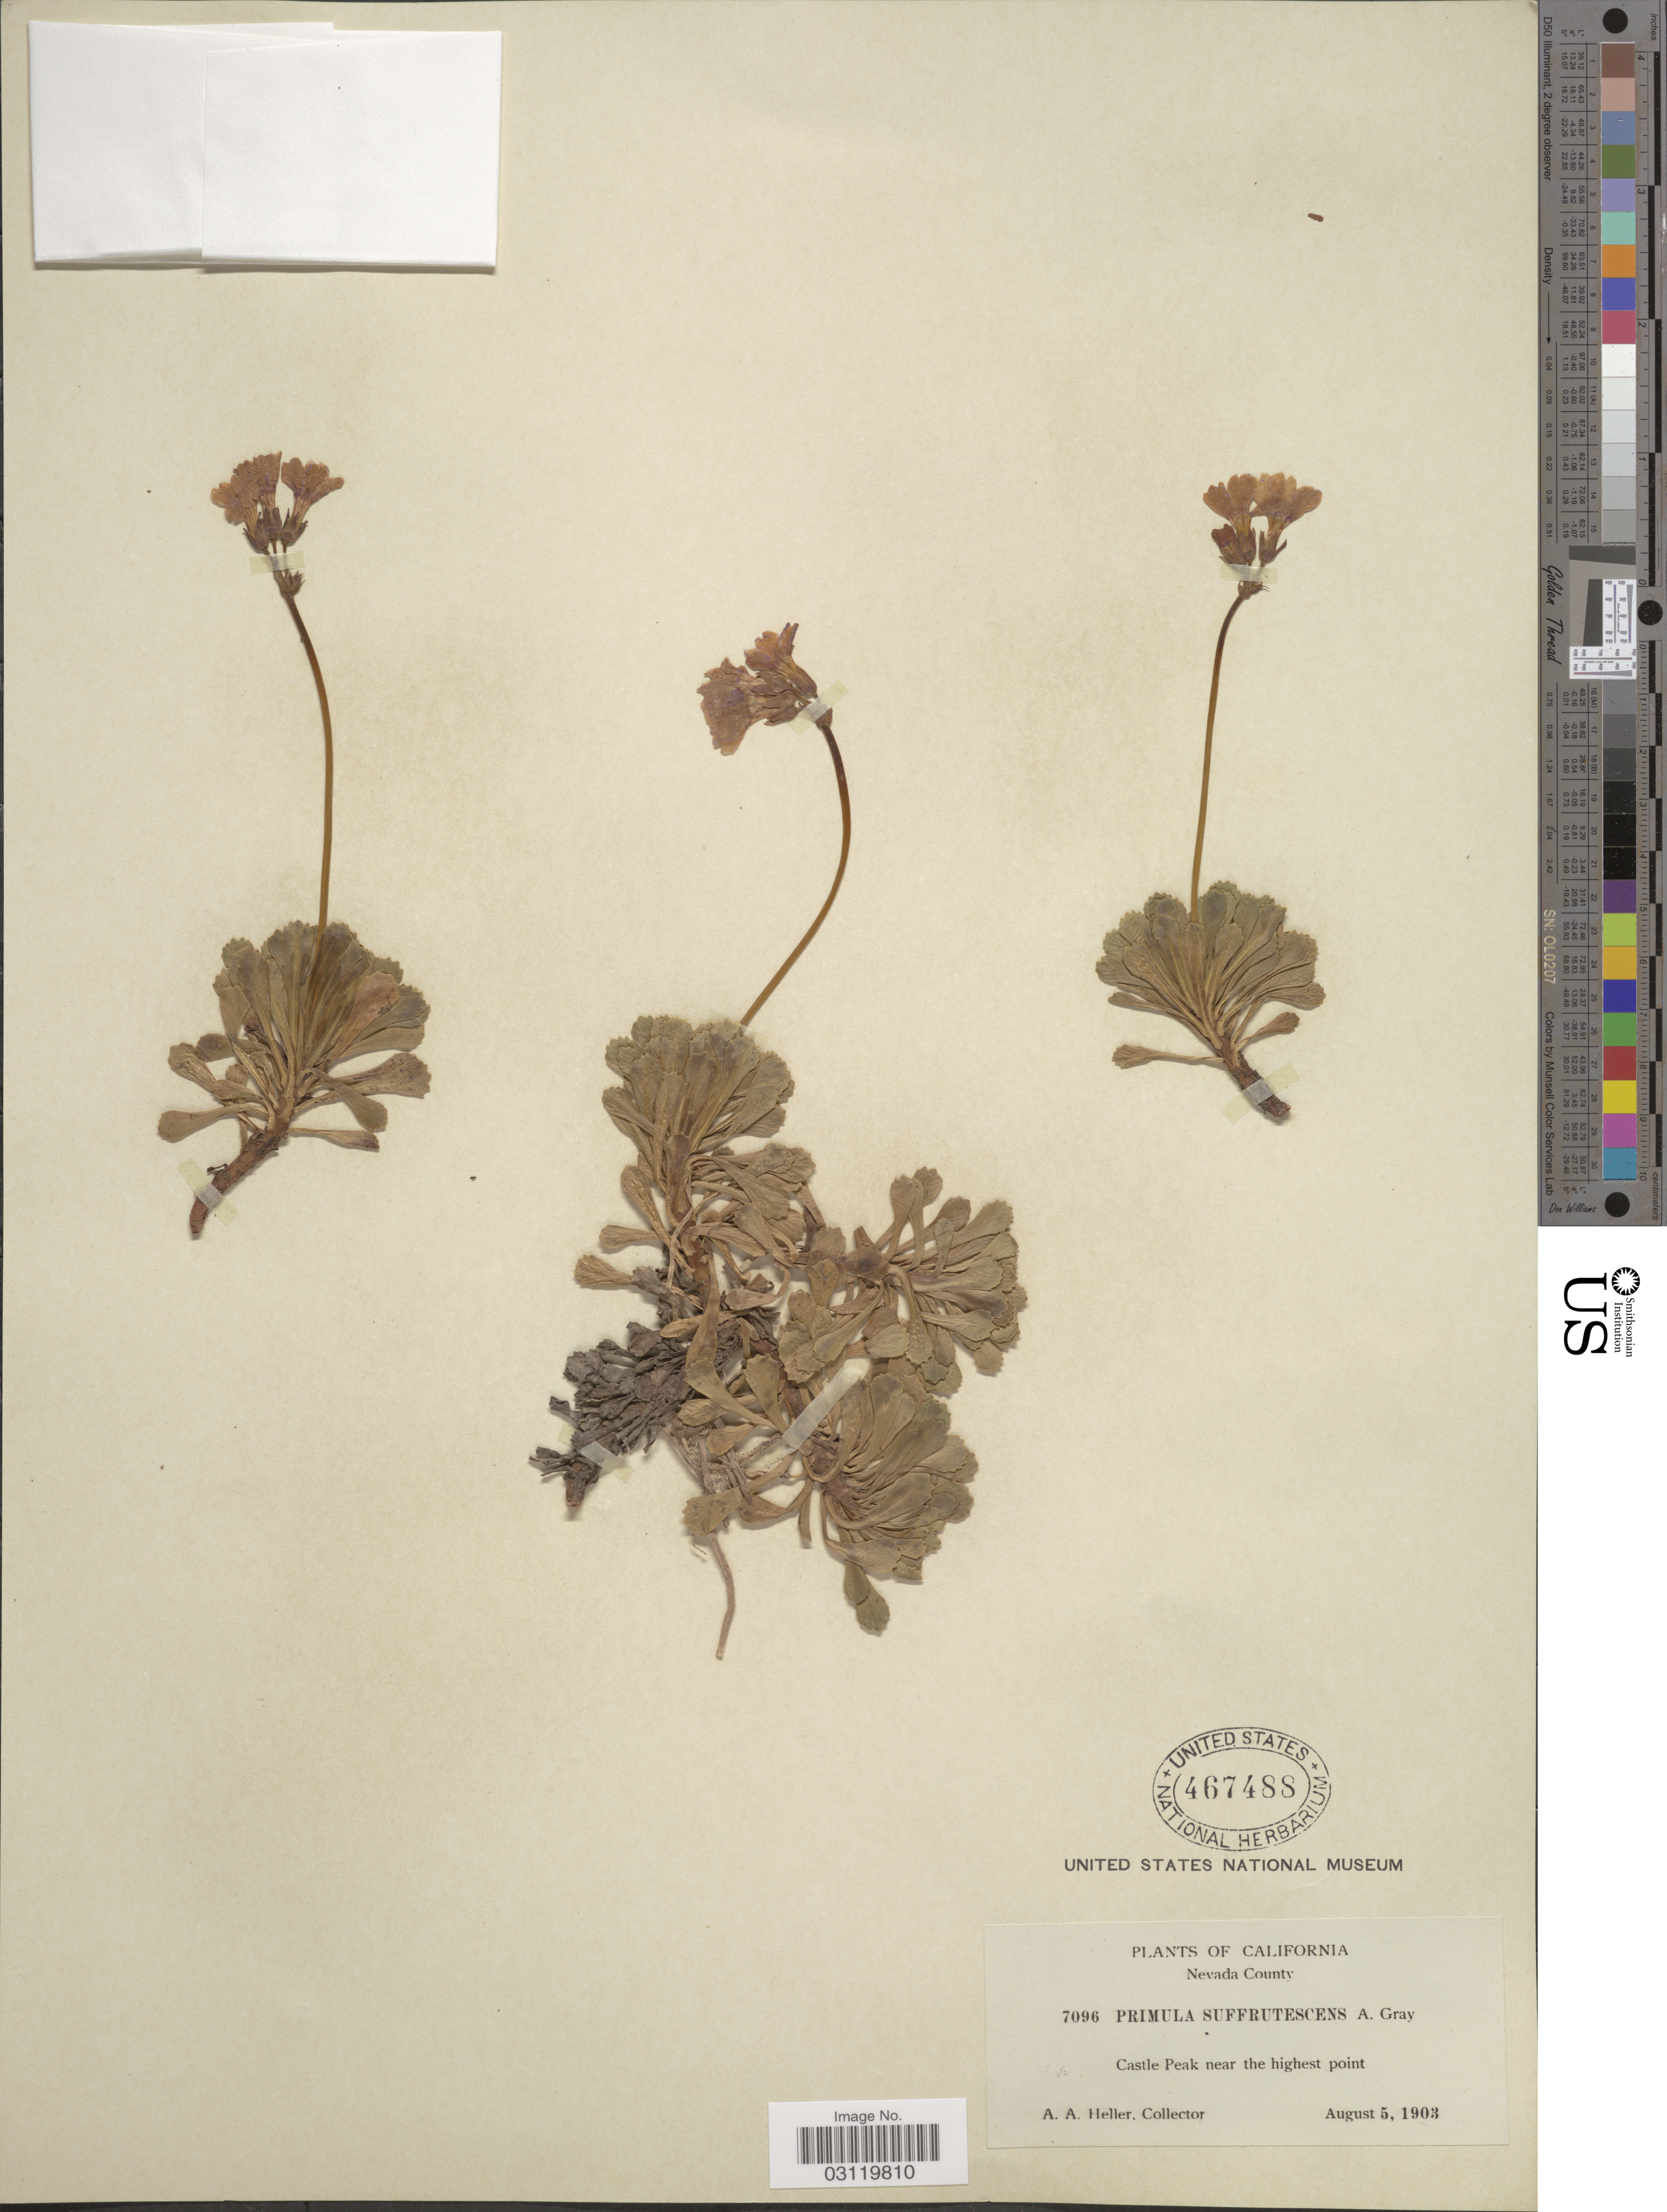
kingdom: Plantae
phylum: Tracheophyta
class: Magnoliopsida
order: Ericales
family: Primulaceae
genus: Primula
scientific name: Primula suffrutescens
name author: A. Gray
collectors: A. A. Heller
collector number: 7096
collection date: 1903-08-05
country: United States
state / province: California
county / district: Nevada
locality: Nevada County, Castle Peak near the highest point.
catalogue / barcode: US 467488